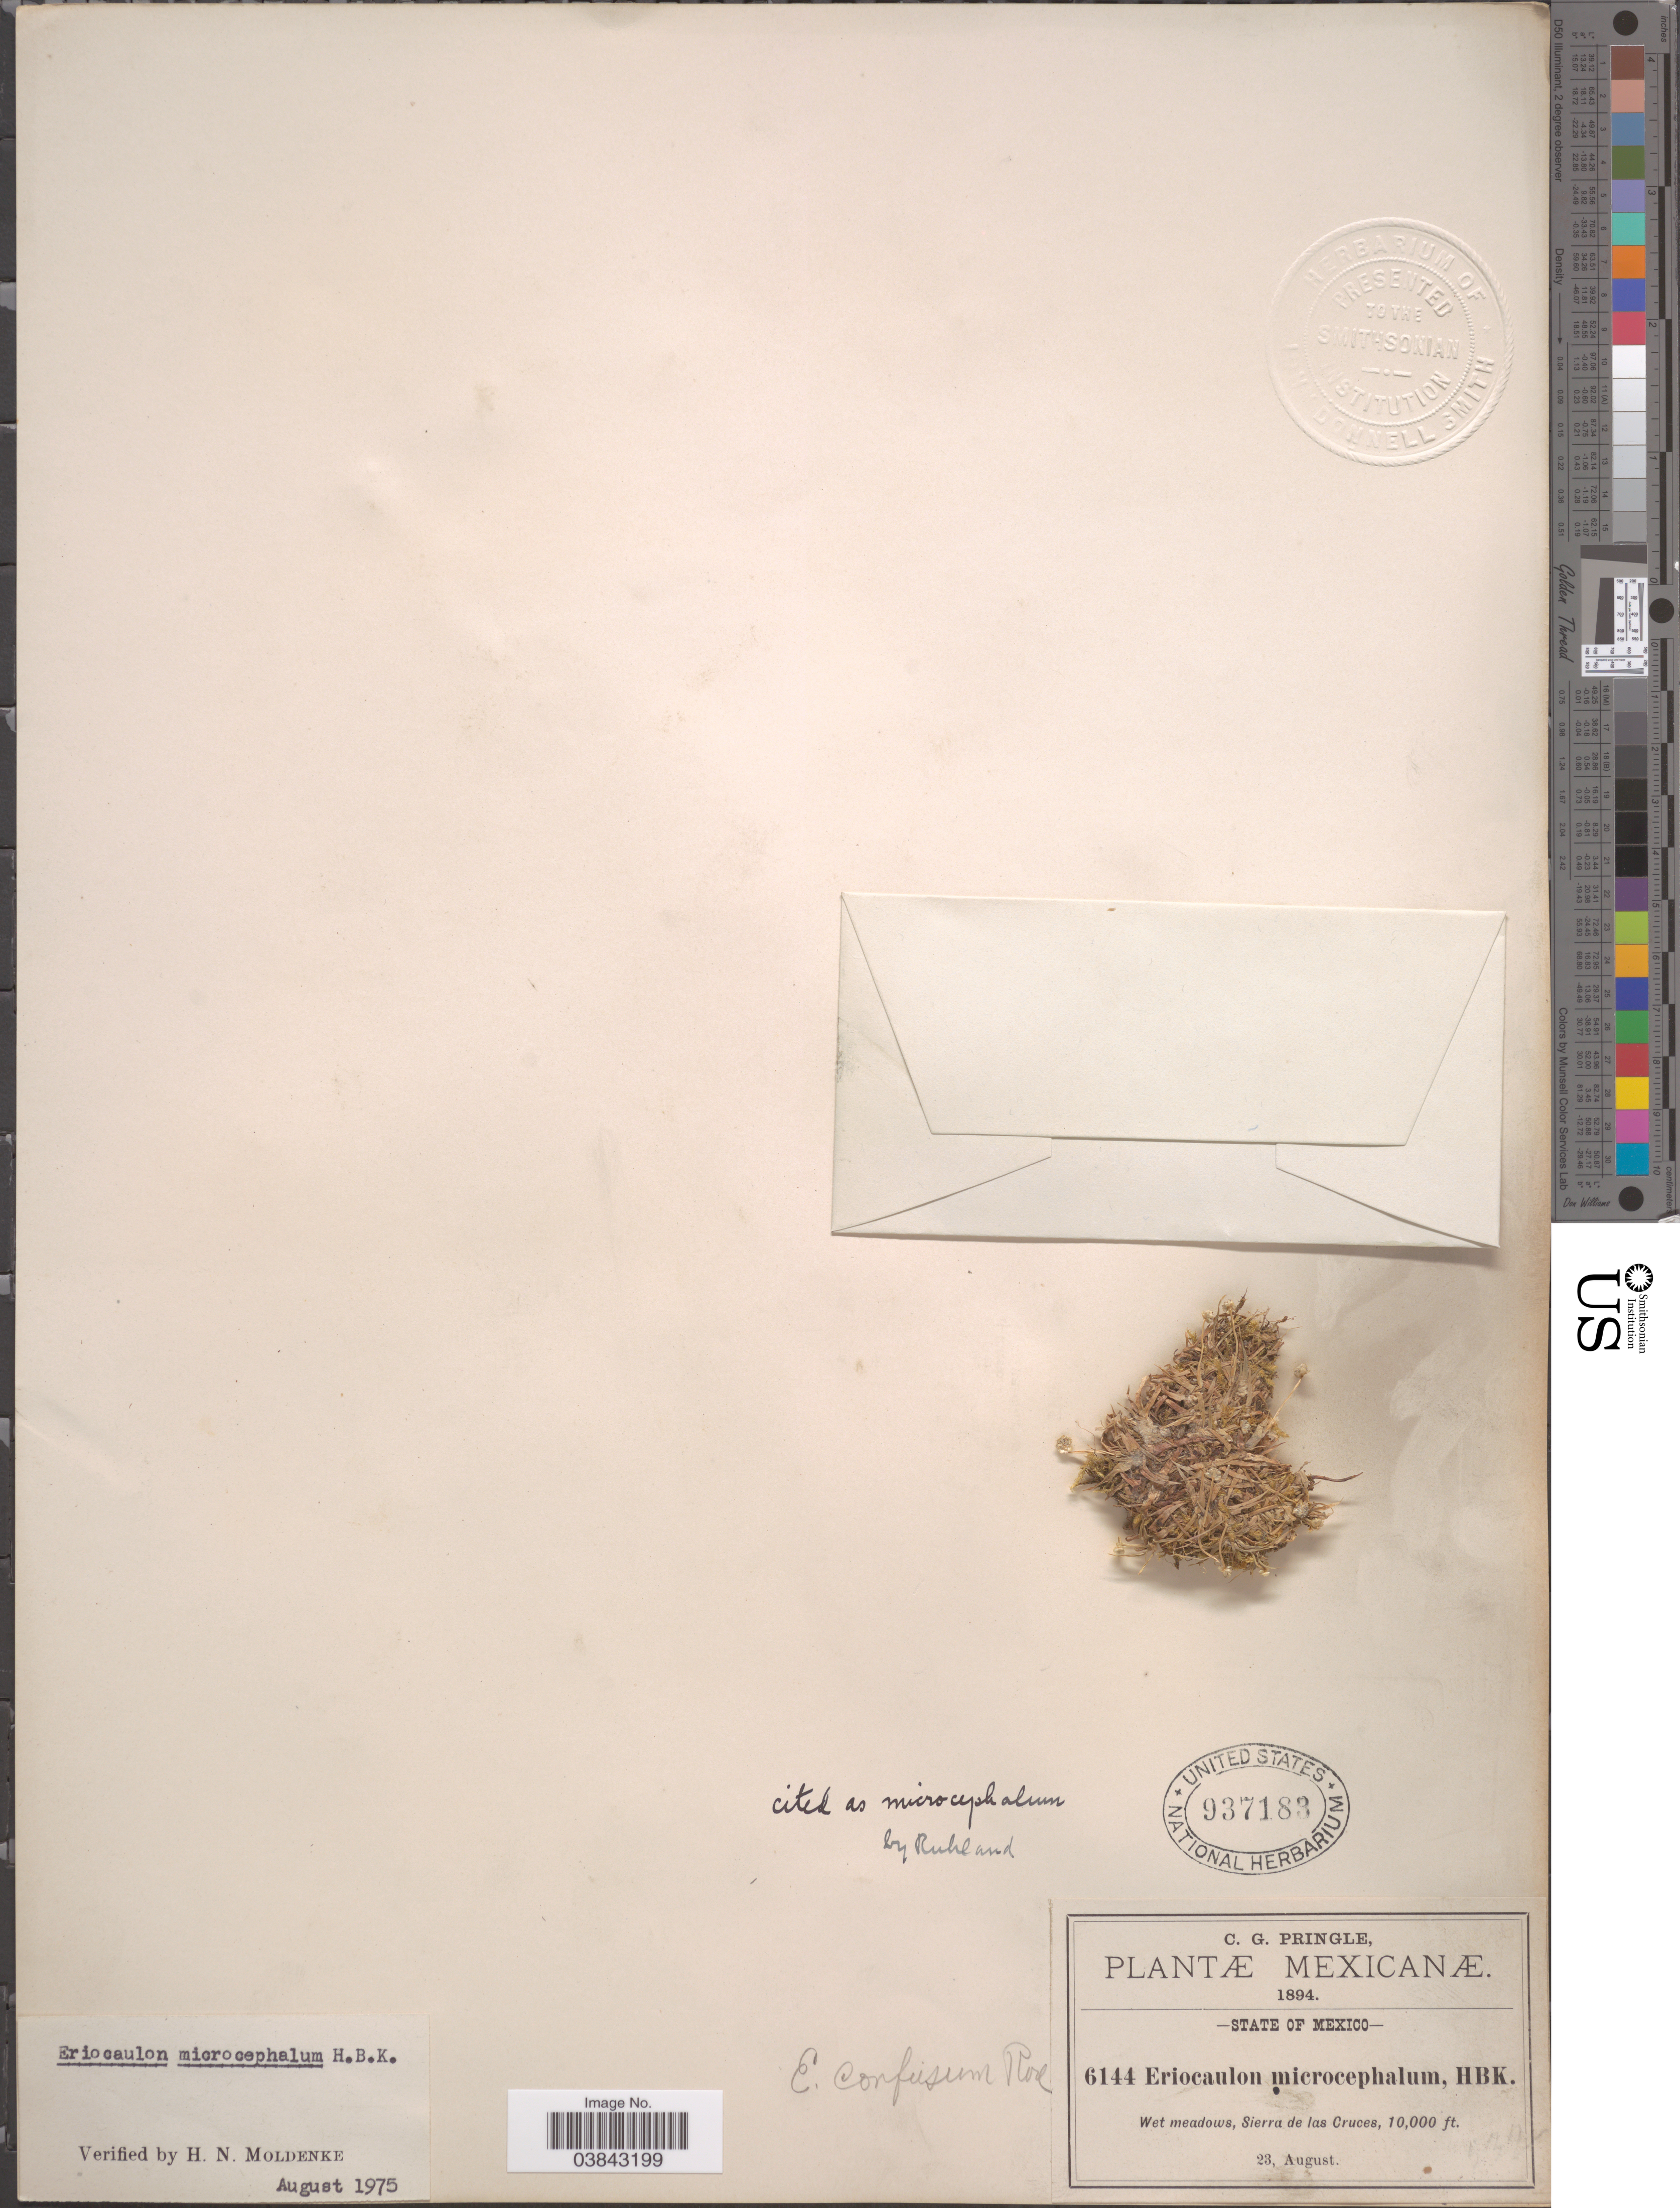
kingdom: Plantae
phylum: Tracheophyta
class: Liliopsida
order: Poales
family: Eriocaulaceae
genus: Eriocaulon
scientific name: Eriocaulon microcephalum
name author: Kunth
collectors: C. G. Pringle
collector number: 6144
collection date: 1894-08-23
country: Mexico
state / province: México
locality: Sierra de las Cruces.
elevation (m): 3048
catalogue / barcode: US 937183